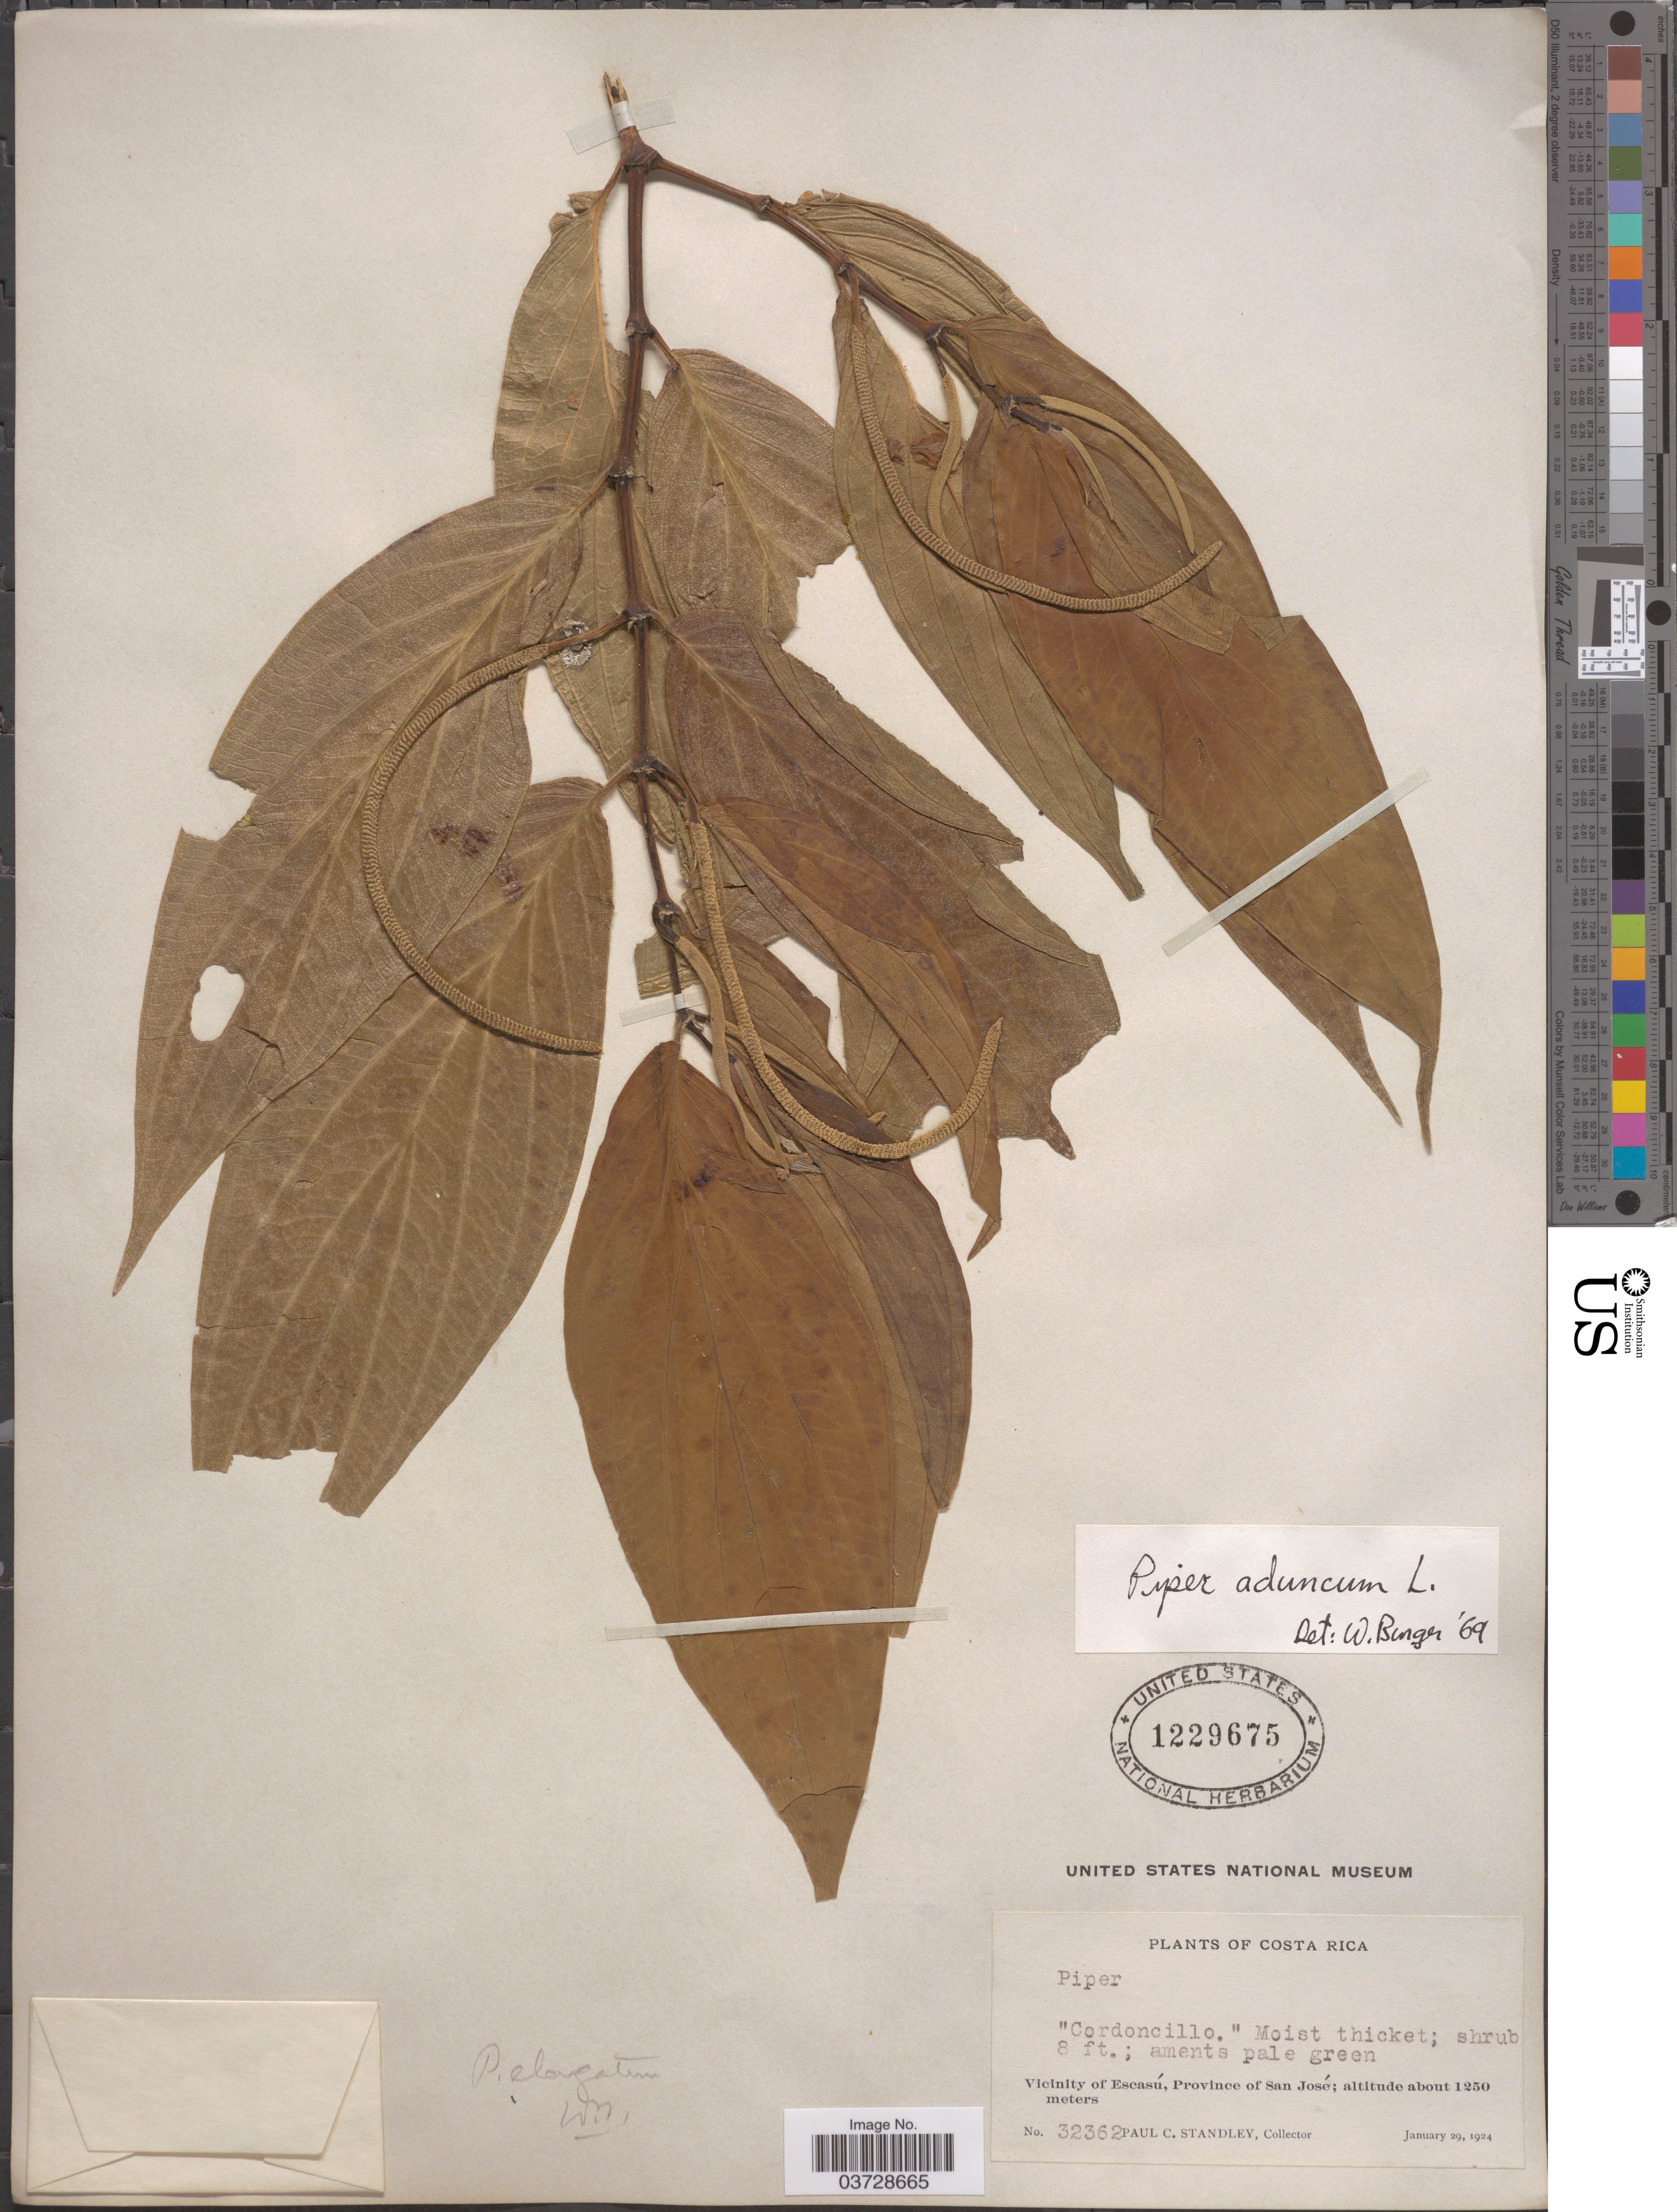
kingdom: Plantae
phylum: Tracheophyta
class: Magnoliopsida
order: Piperales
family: Piperaceae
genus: Piper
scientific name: Piper aduncum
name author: L.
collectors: P. C. Standley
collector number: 32362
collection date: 1924-01-29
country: Costa Rica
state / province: San José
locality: Vicinity of Escasú.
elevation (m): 1250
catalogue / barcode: US 1229675